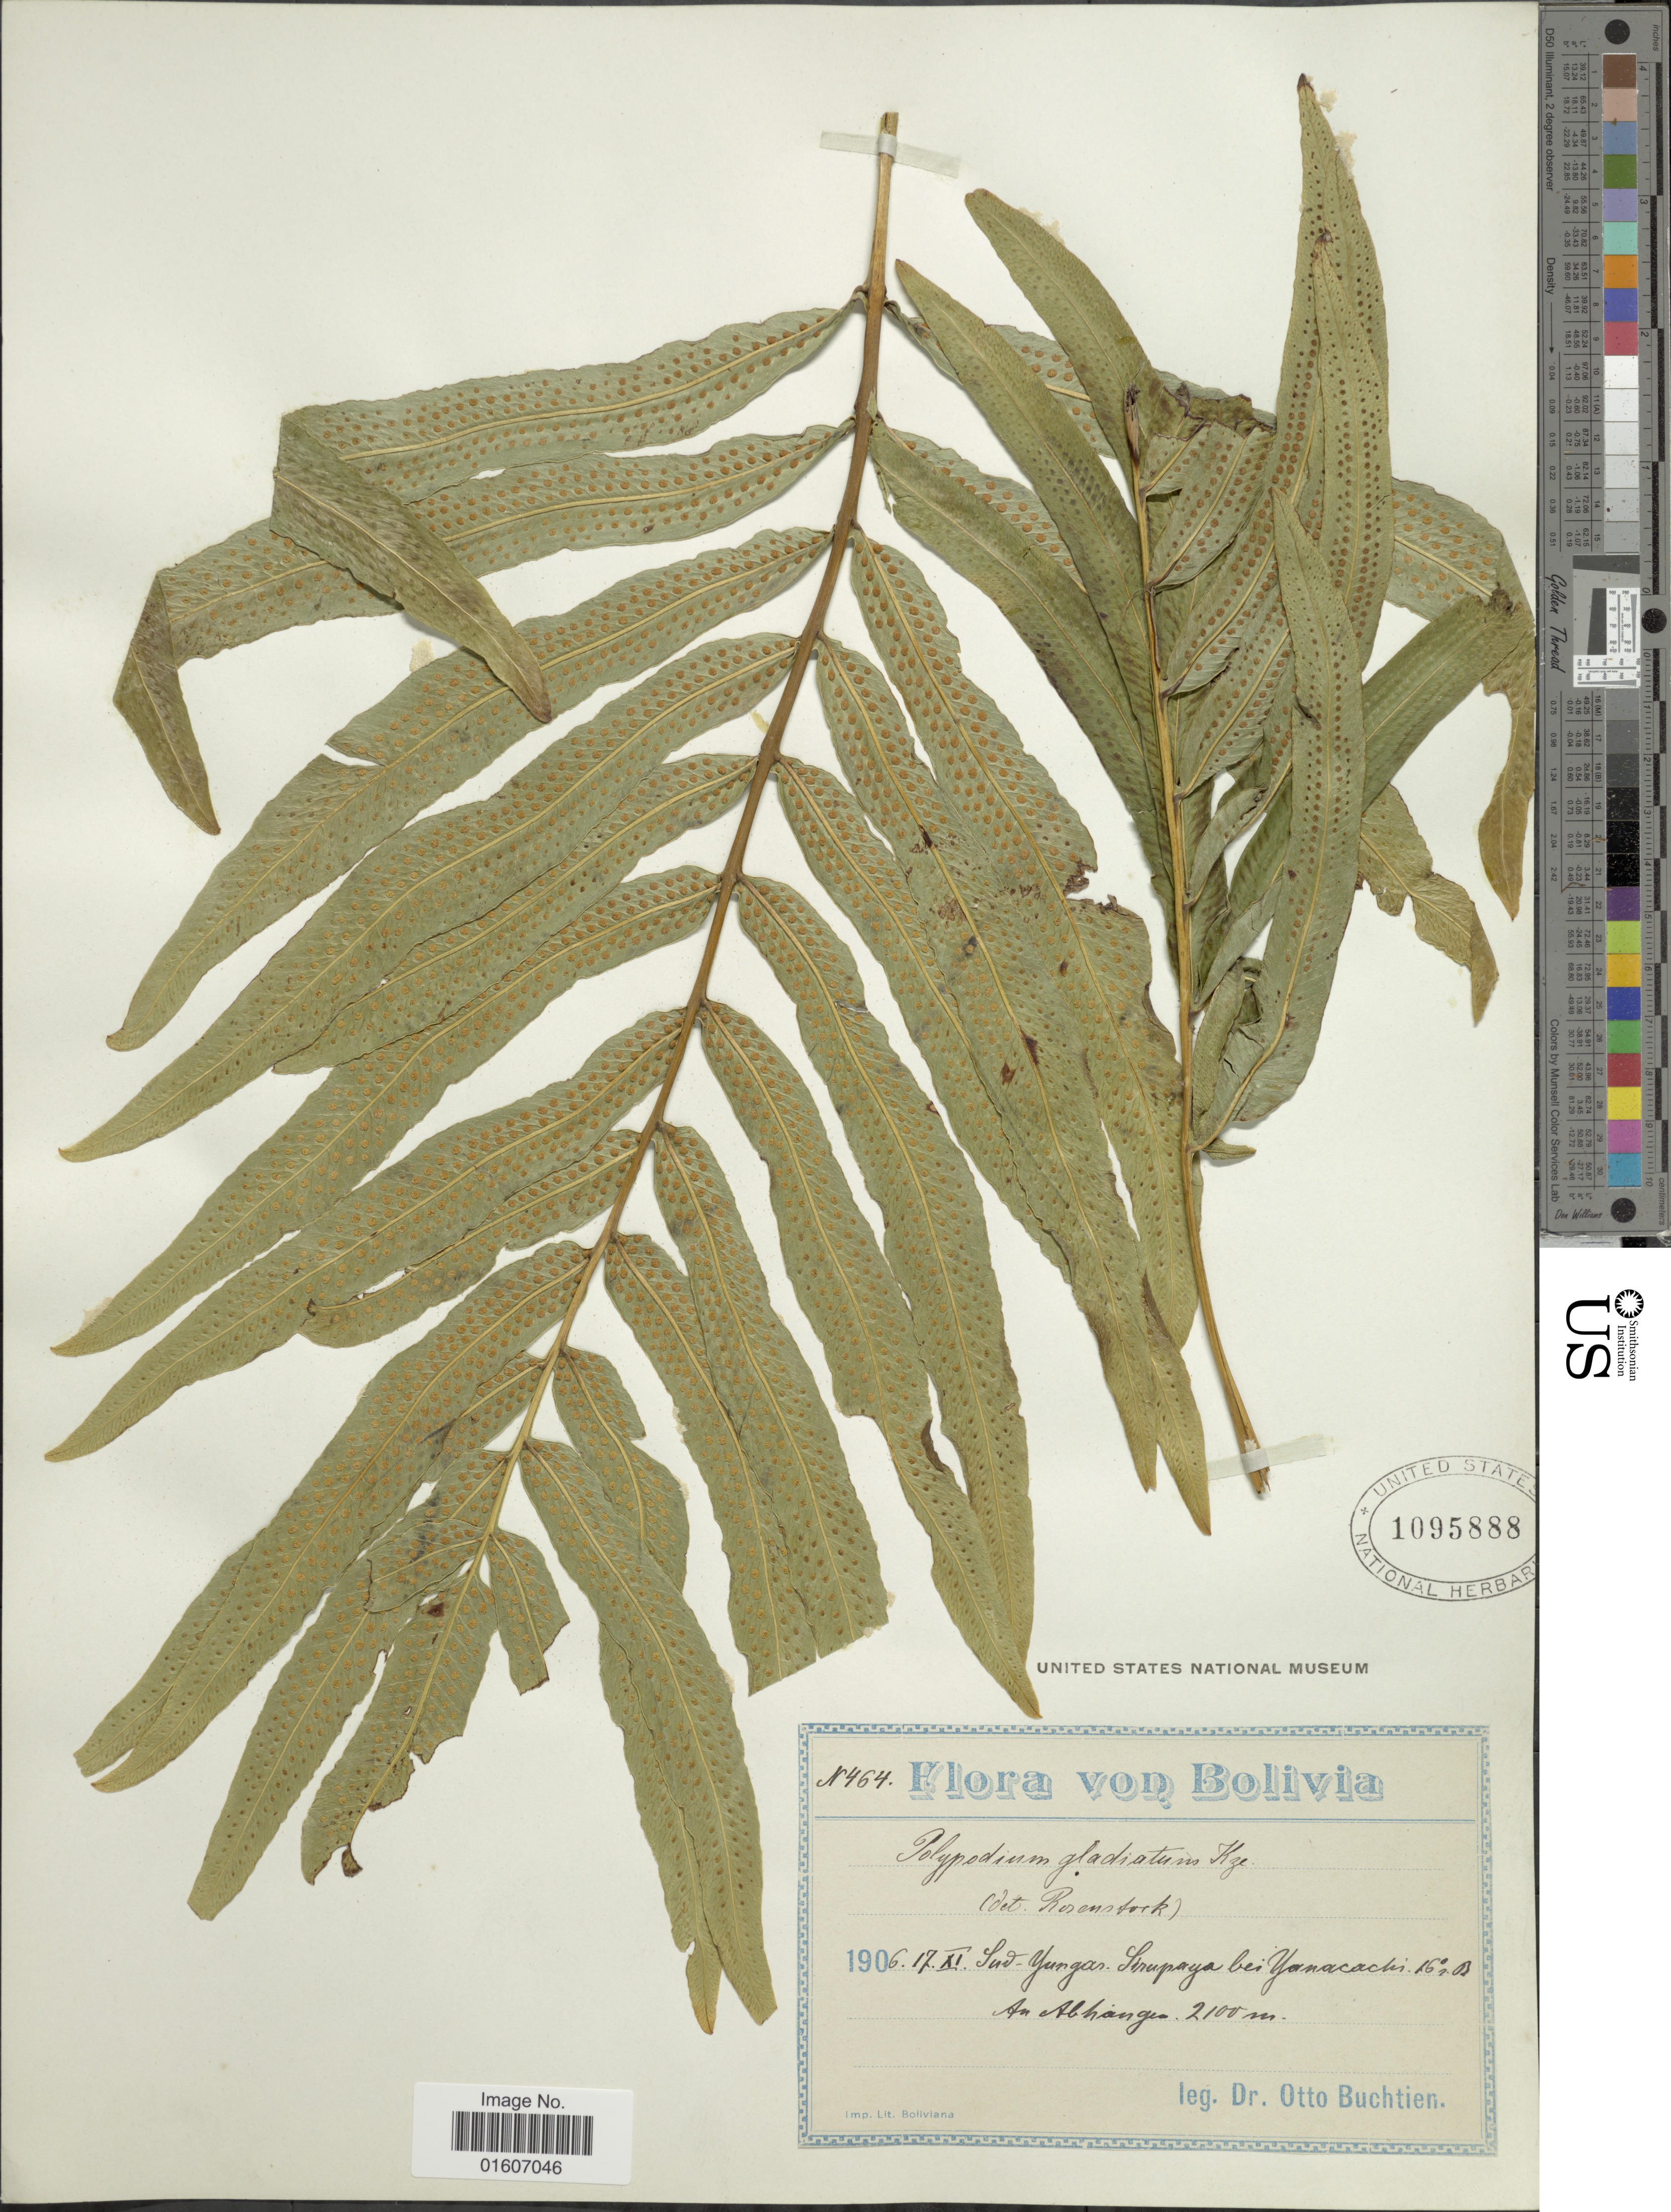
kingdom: Plantae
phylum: Tracheophyta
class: Polypodiopsida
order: Polypodiales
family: Polypodiaceae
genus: Serpocaulon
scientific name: Serpocaulon triseriale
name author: (Sw.) A.R. Sm.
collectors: O. Buchtien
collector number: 464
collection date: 1906-11-17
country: Bolivia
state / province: La Paz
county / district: Sud Yungas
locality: Sirupaya bei Yanacachi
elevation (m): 2100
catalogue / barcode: US 1095888